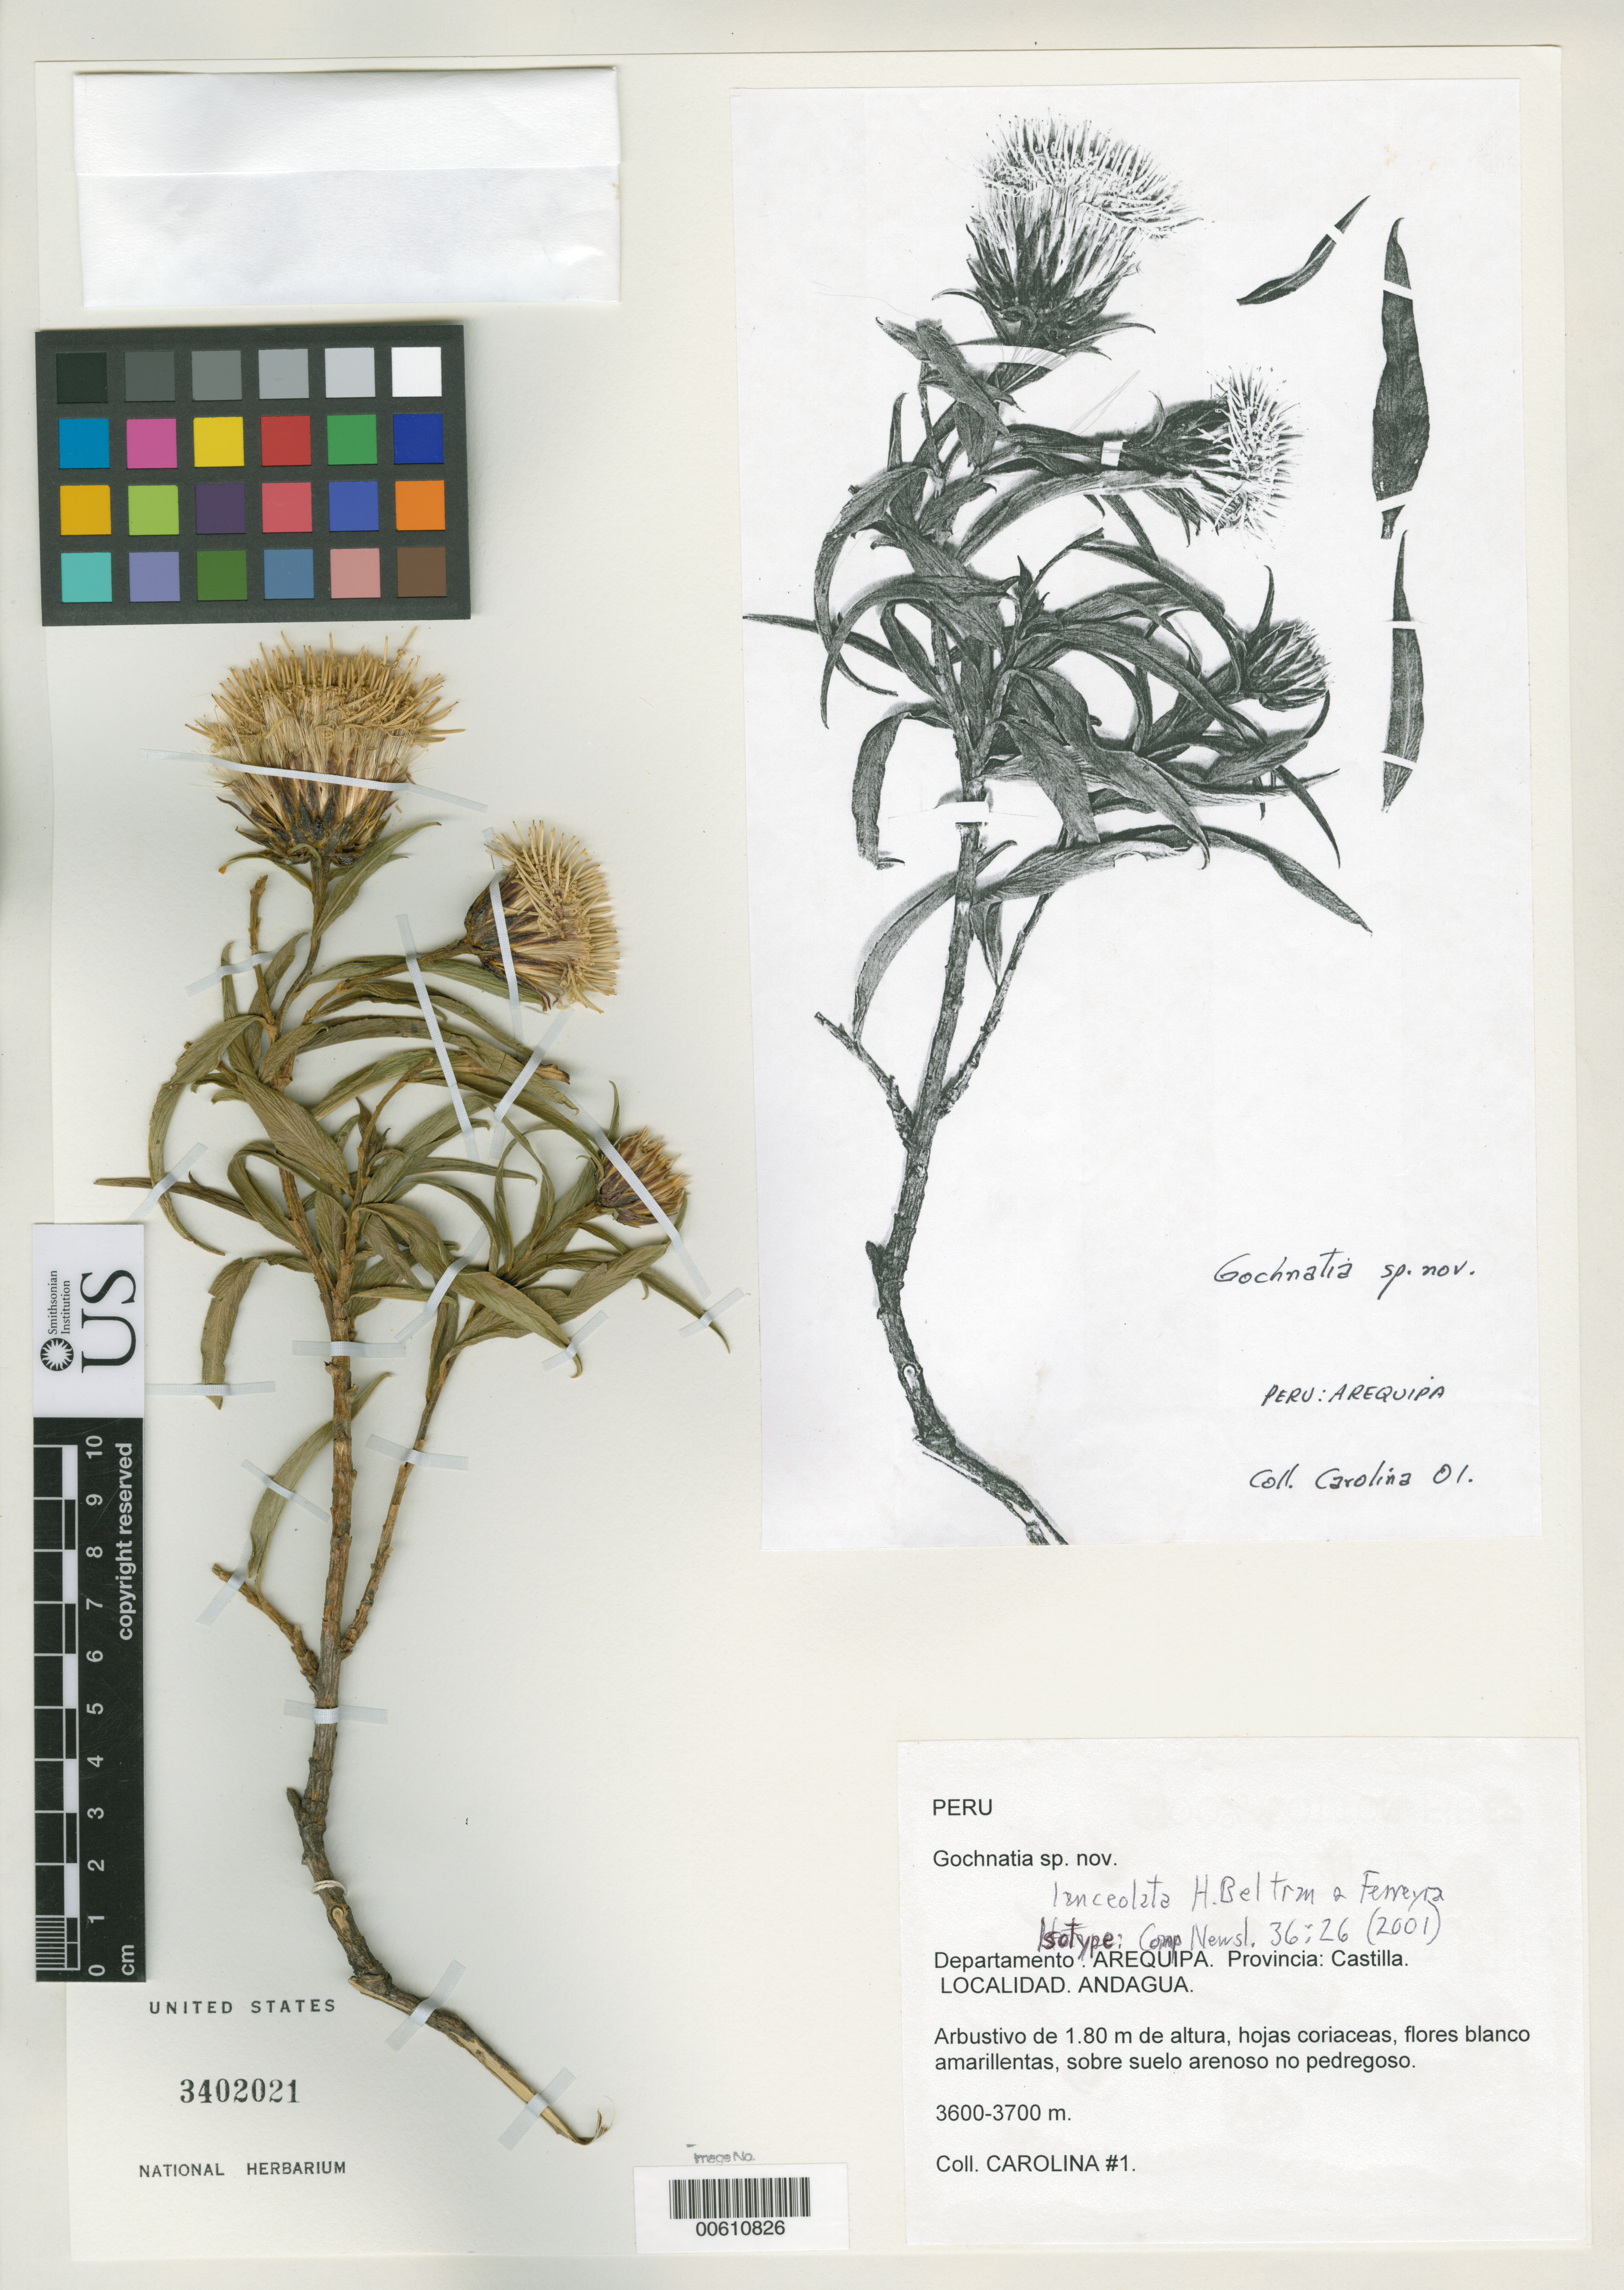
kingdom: Plantae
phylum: Tracheophyta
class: Magnoliopsida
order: Asterales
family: Asteraceae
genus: Gochnatia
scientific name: Gochnatia lanceolata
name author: H. Beltran & Ferreyra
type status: Isotype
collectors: -. Carolina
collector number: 1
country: Peru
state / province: Arequipa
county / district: Castilla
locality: Andagua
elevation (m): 3600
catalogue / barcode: US 3402021